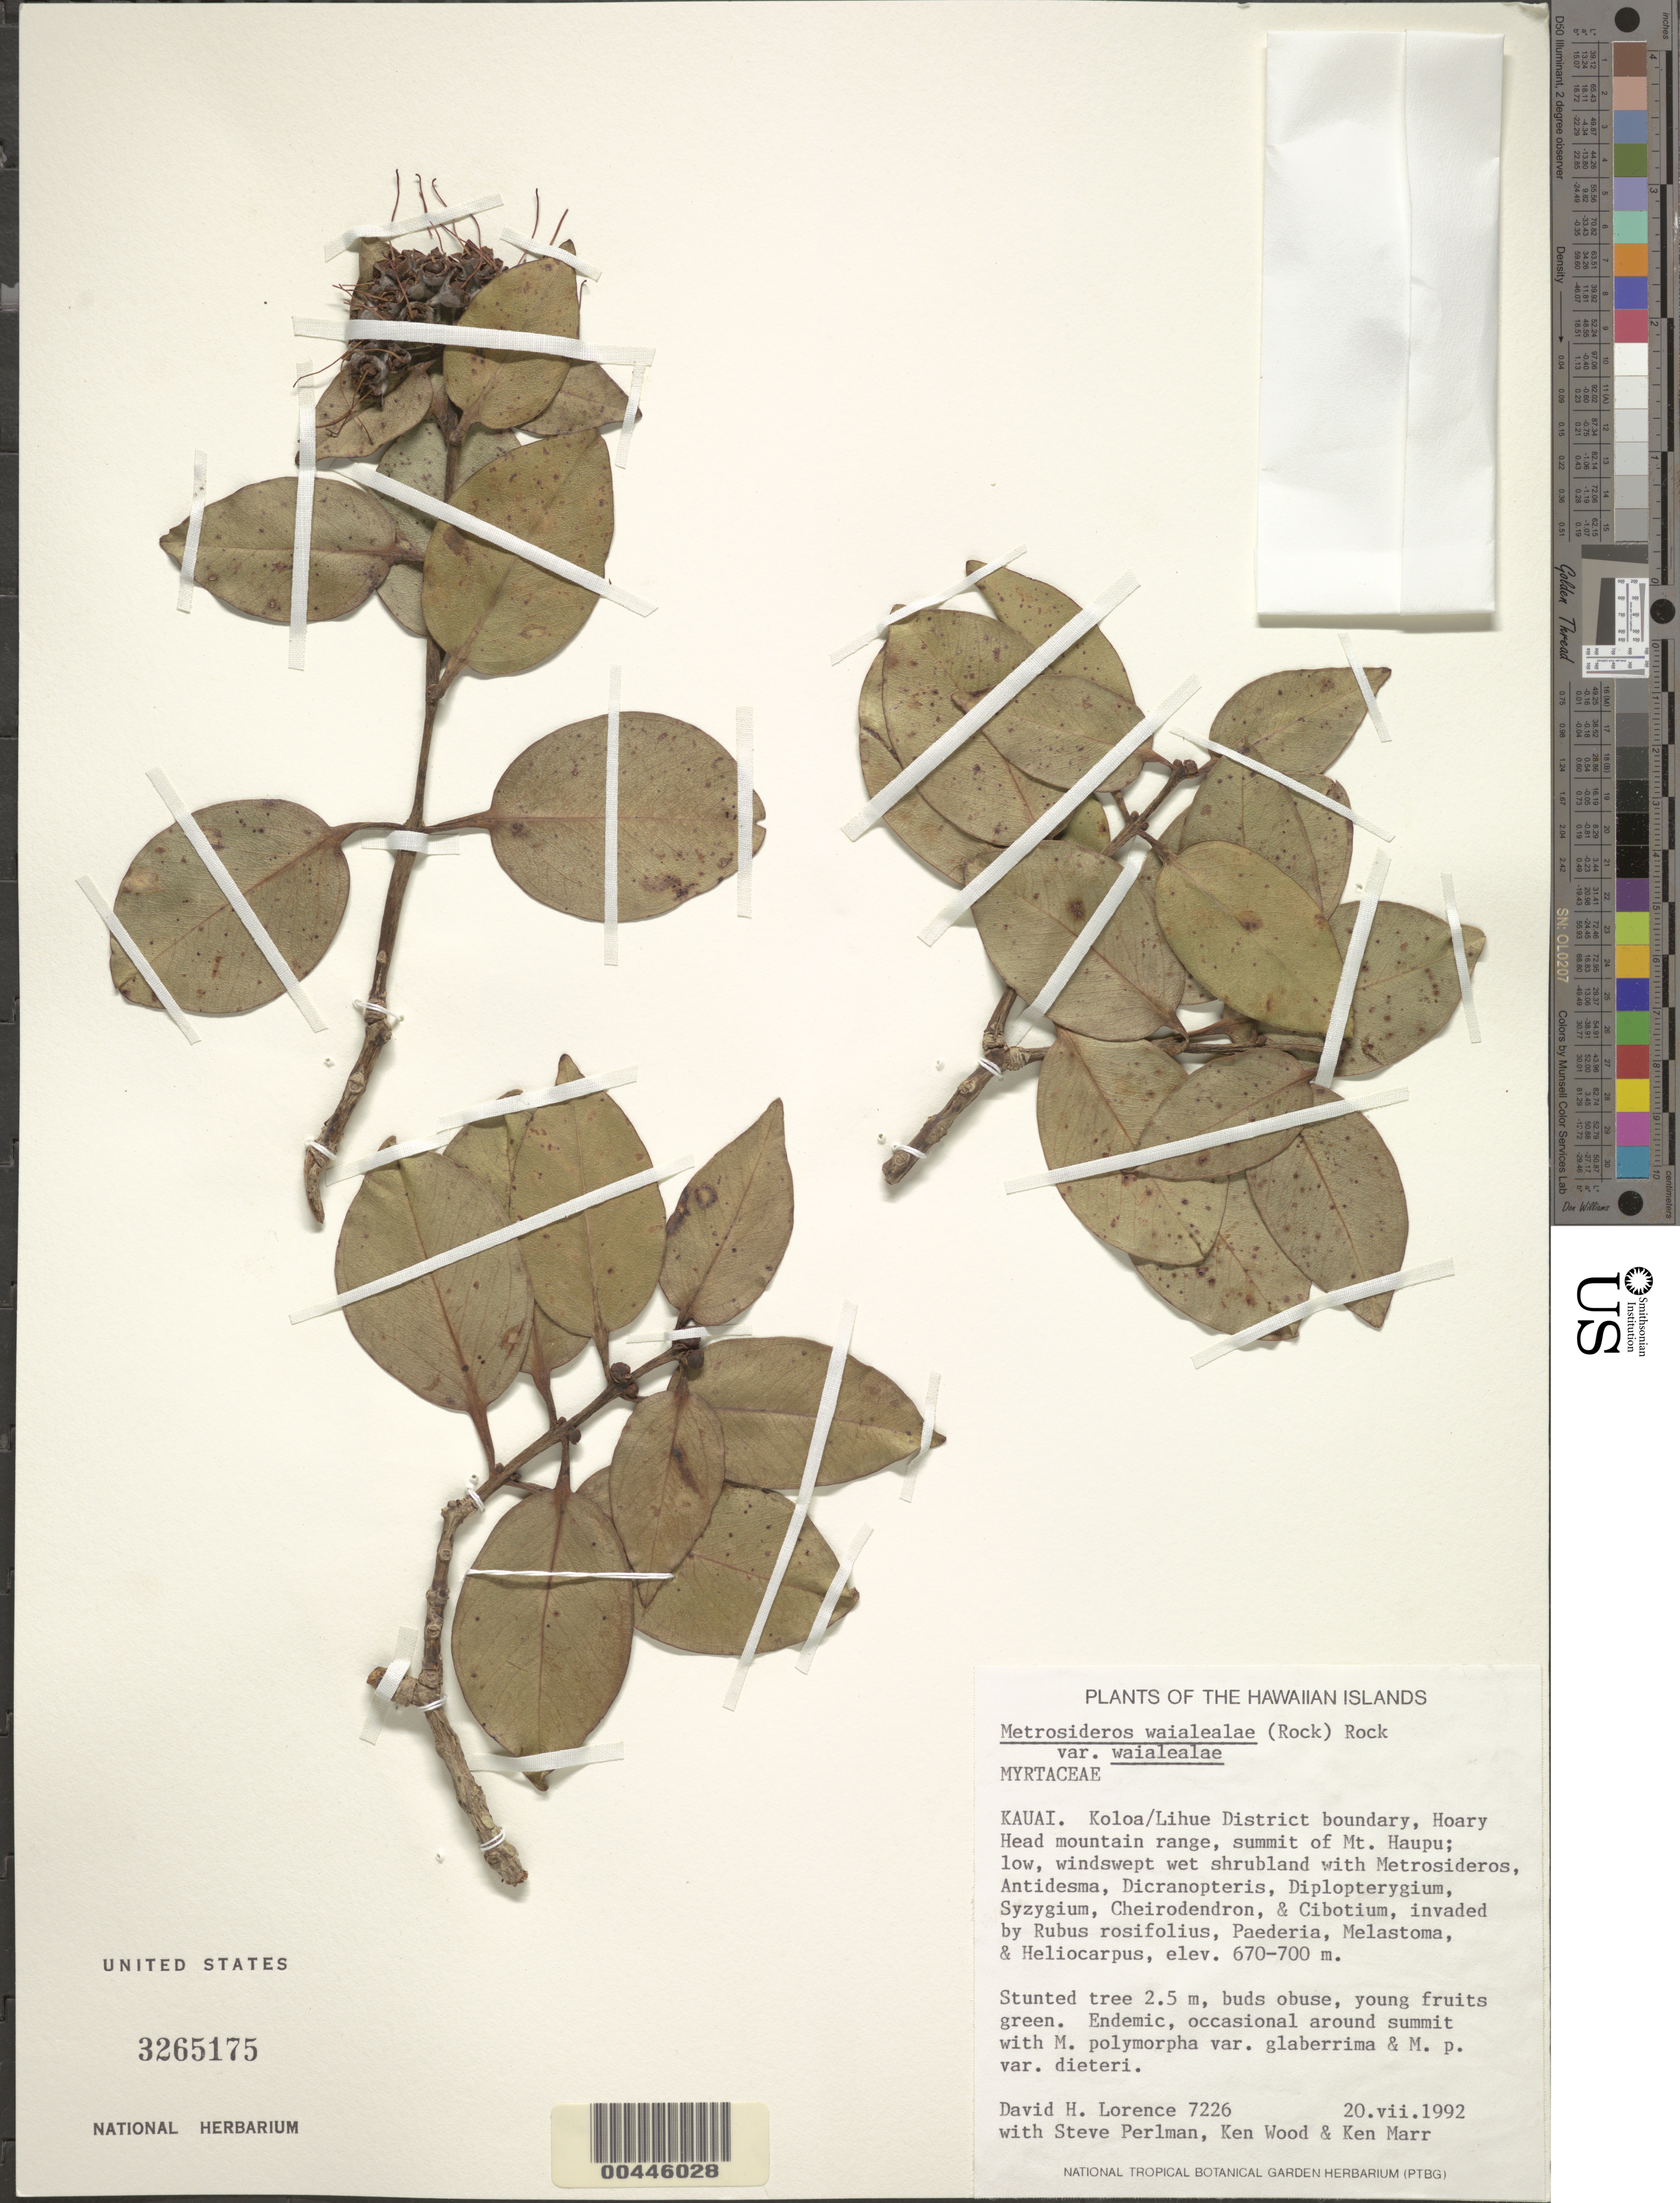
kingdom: Plantae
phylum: Tracheophyta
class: Magnoliopsida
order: Myrtales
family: Myrtaceae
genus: Metrosideros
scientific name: Metrosideros waialealae var. waialealae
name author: (Rock) Rock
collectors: D. Lorence, S. P. Perlman, K. Wood & K. Marr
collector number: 7226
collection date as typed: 20 Jul 1992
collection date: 1992-07-20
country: United States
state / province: Hawaii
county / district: Kauai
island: Kaua'i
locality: Koloa/Lihue Dist boundary, Hoary Head mt. range, summit of Mt. Haupu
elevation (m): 670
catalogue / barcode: US 3265175